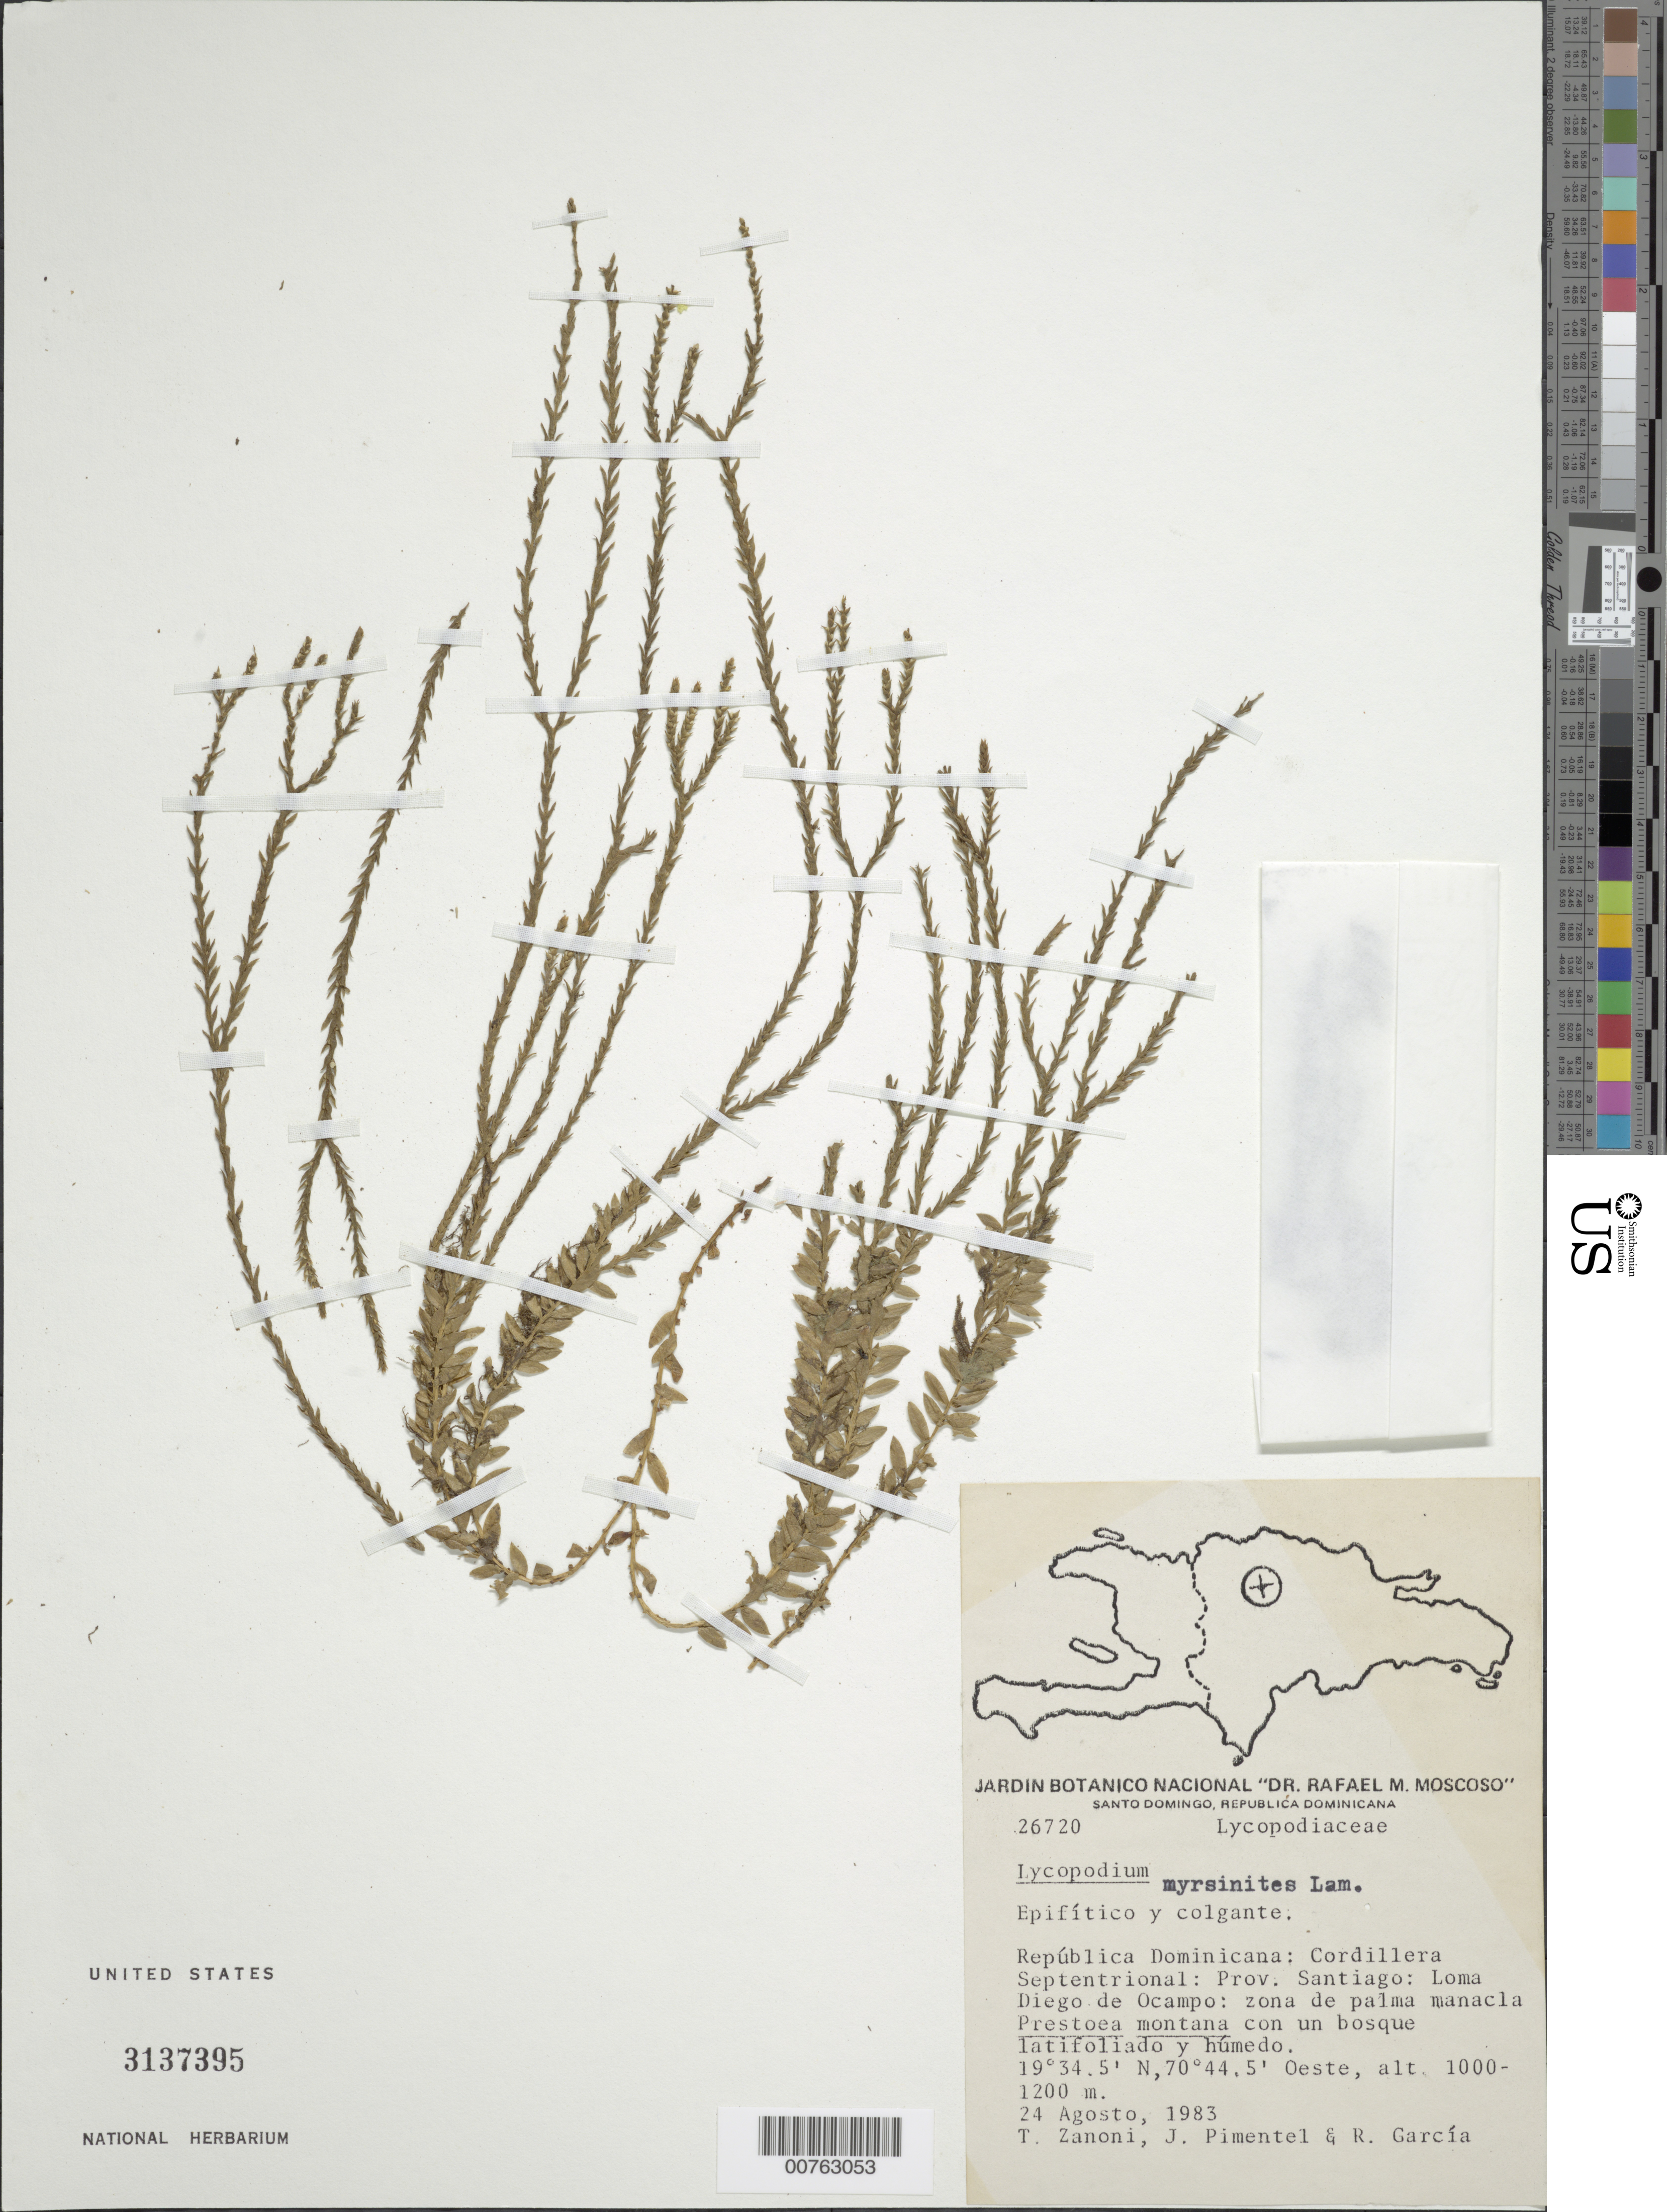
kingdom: Plantae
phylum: Tracheophyta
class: Lycopodiopsida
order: Lycopodiales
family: Lycopodiaceae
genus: Phlegmariurus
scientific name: Phlegmariurus myrsinites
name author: (Lam.) B. Øllg.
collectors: T. A. Zanoni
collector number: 26720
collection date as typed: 24 Aug 1983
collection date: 1983-08-24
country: Dominican Republic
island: Hispaniola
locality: Cordillera Septentrional. Provincia Santiago. Loma Diego de Ocampo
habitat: Zona de palma manacla Prestoea montana con un bosque latifoliado y humedo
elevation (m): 1000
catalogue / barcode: US 3137395